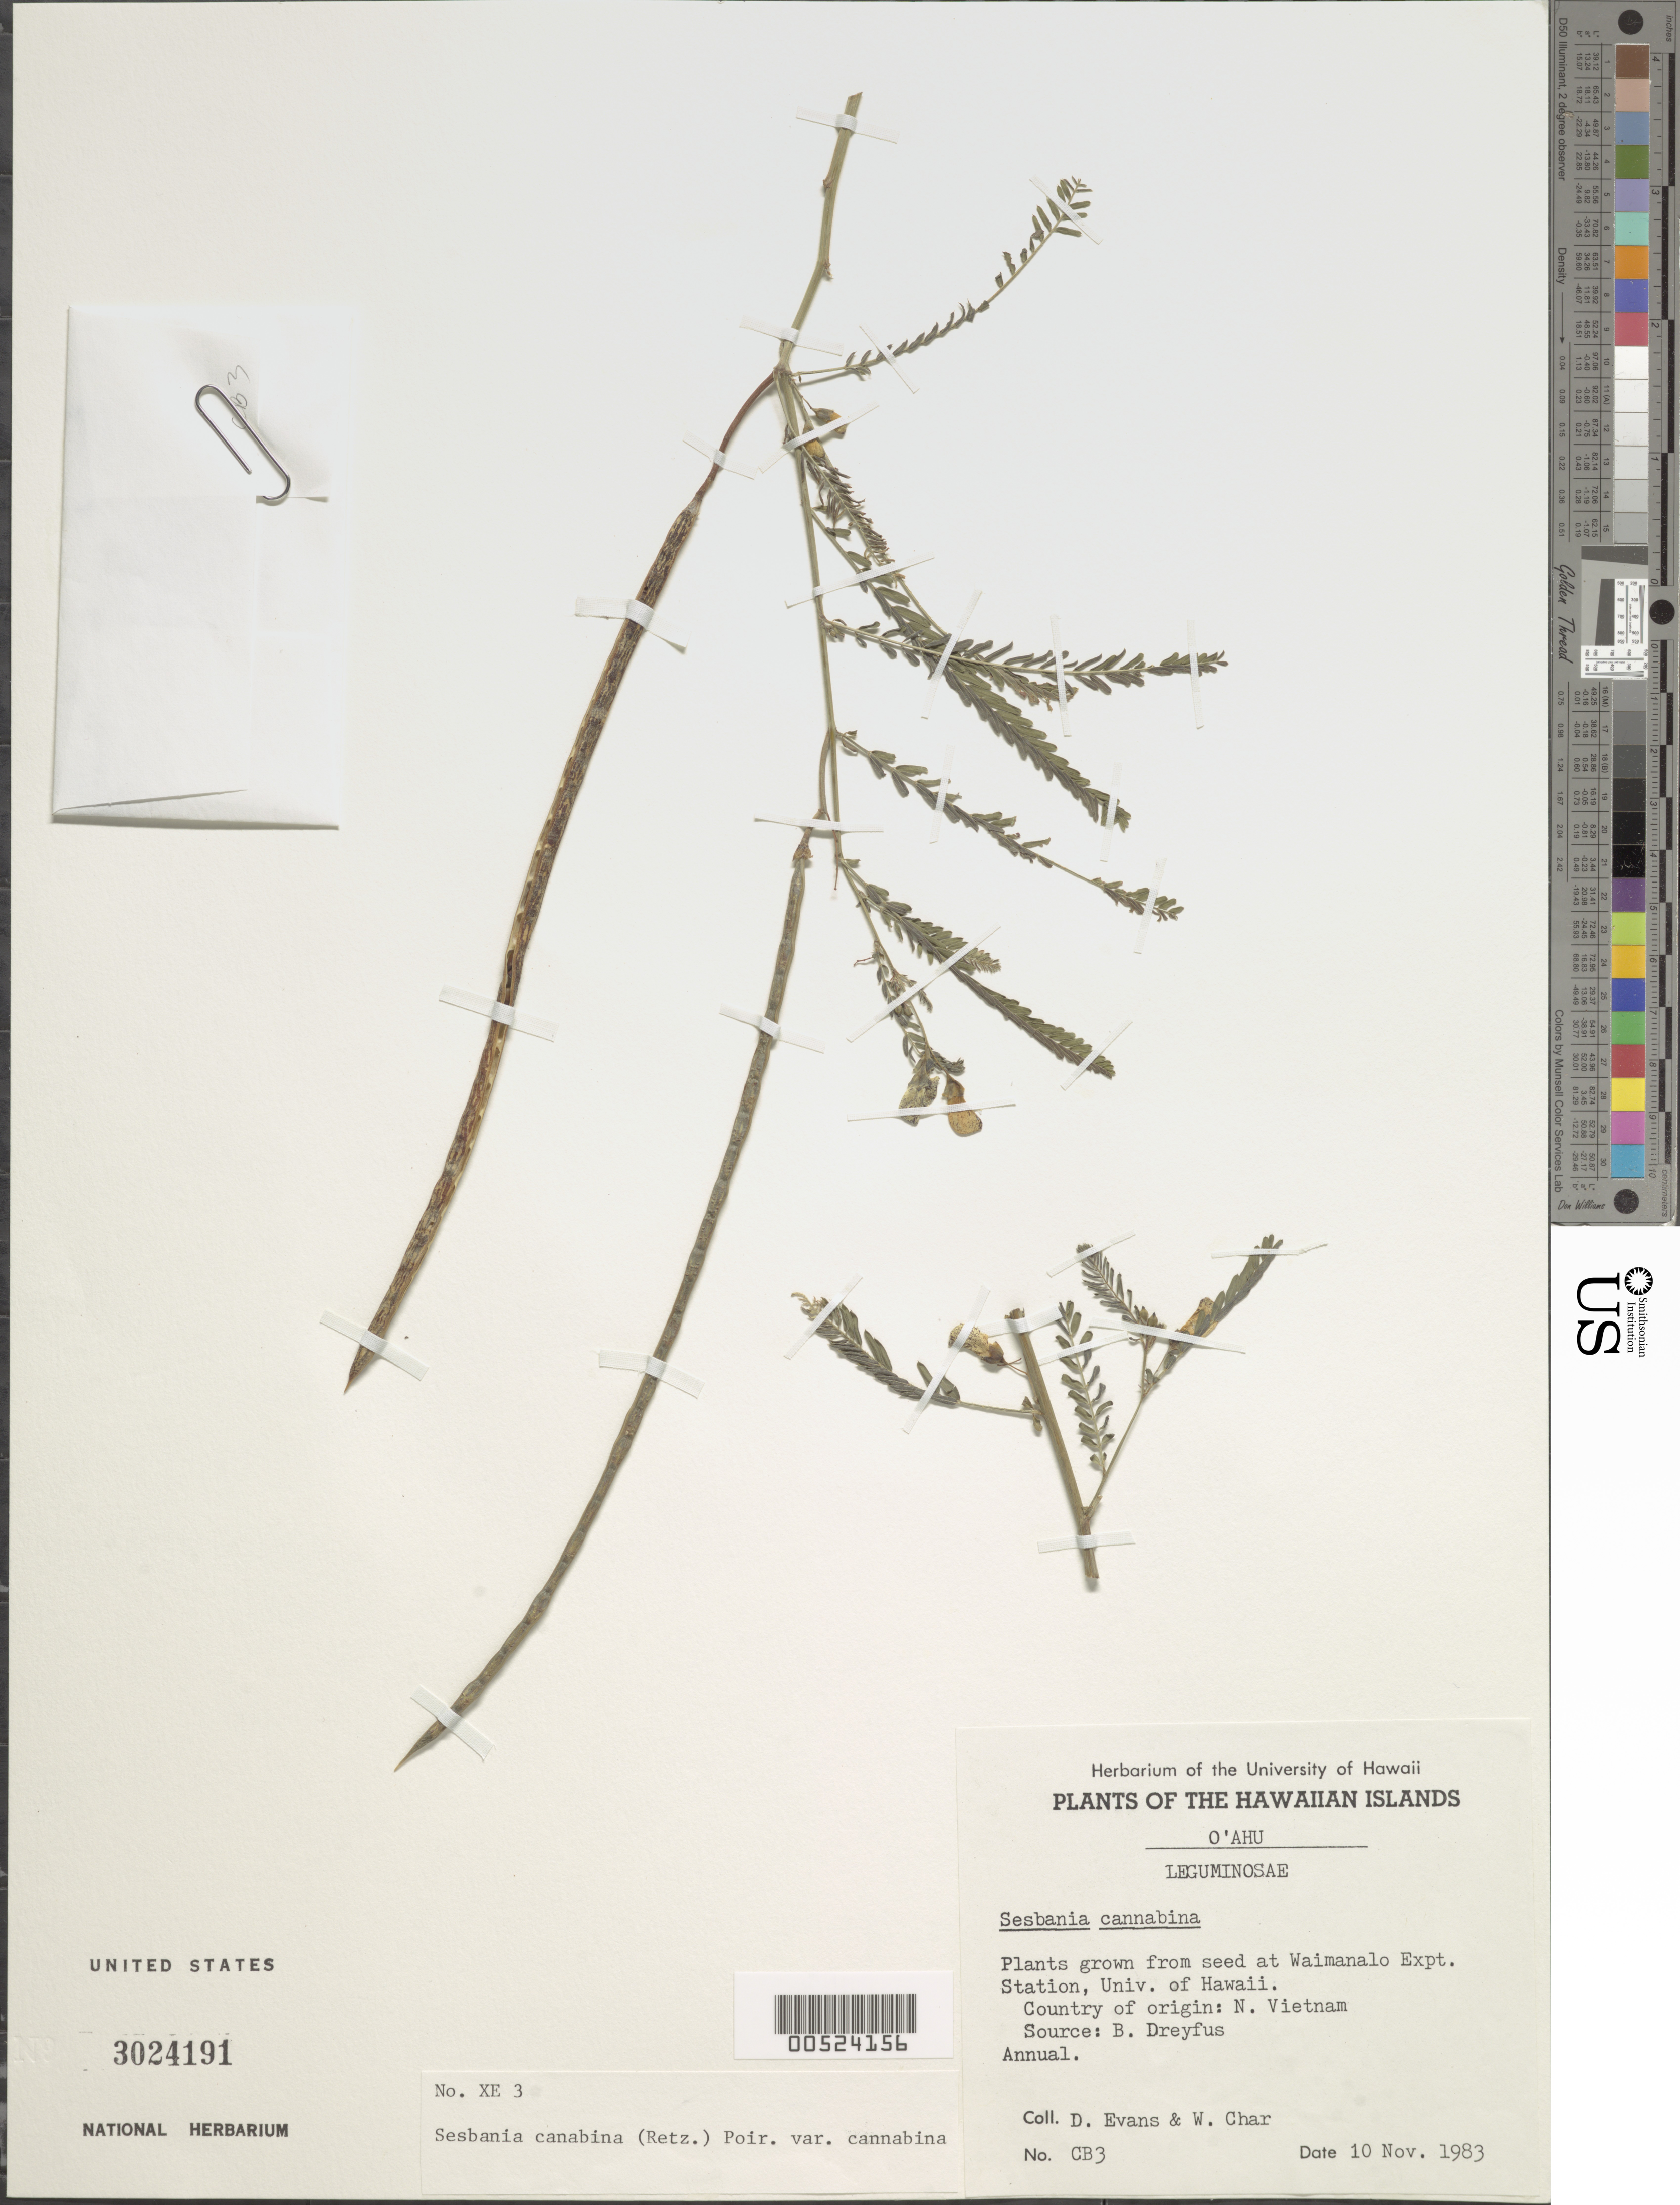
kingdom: Plantae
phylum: Tracheophyta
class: Magnoliopsida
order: Fabales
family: Fabaceae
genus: Sesbania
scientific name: Sesbania cannabina var. cannabina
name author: (Retz.) Poir.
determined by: Lewis, --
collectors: D. Evans & W. Char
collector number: CB3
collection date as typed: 10 Nov 1983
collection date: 1983-11-10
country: United States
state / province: Hawaii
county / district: Honolulu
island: Oahu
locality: Waimanalo Exp Sta, Univ. of Hawaii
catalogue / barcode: US 3024191